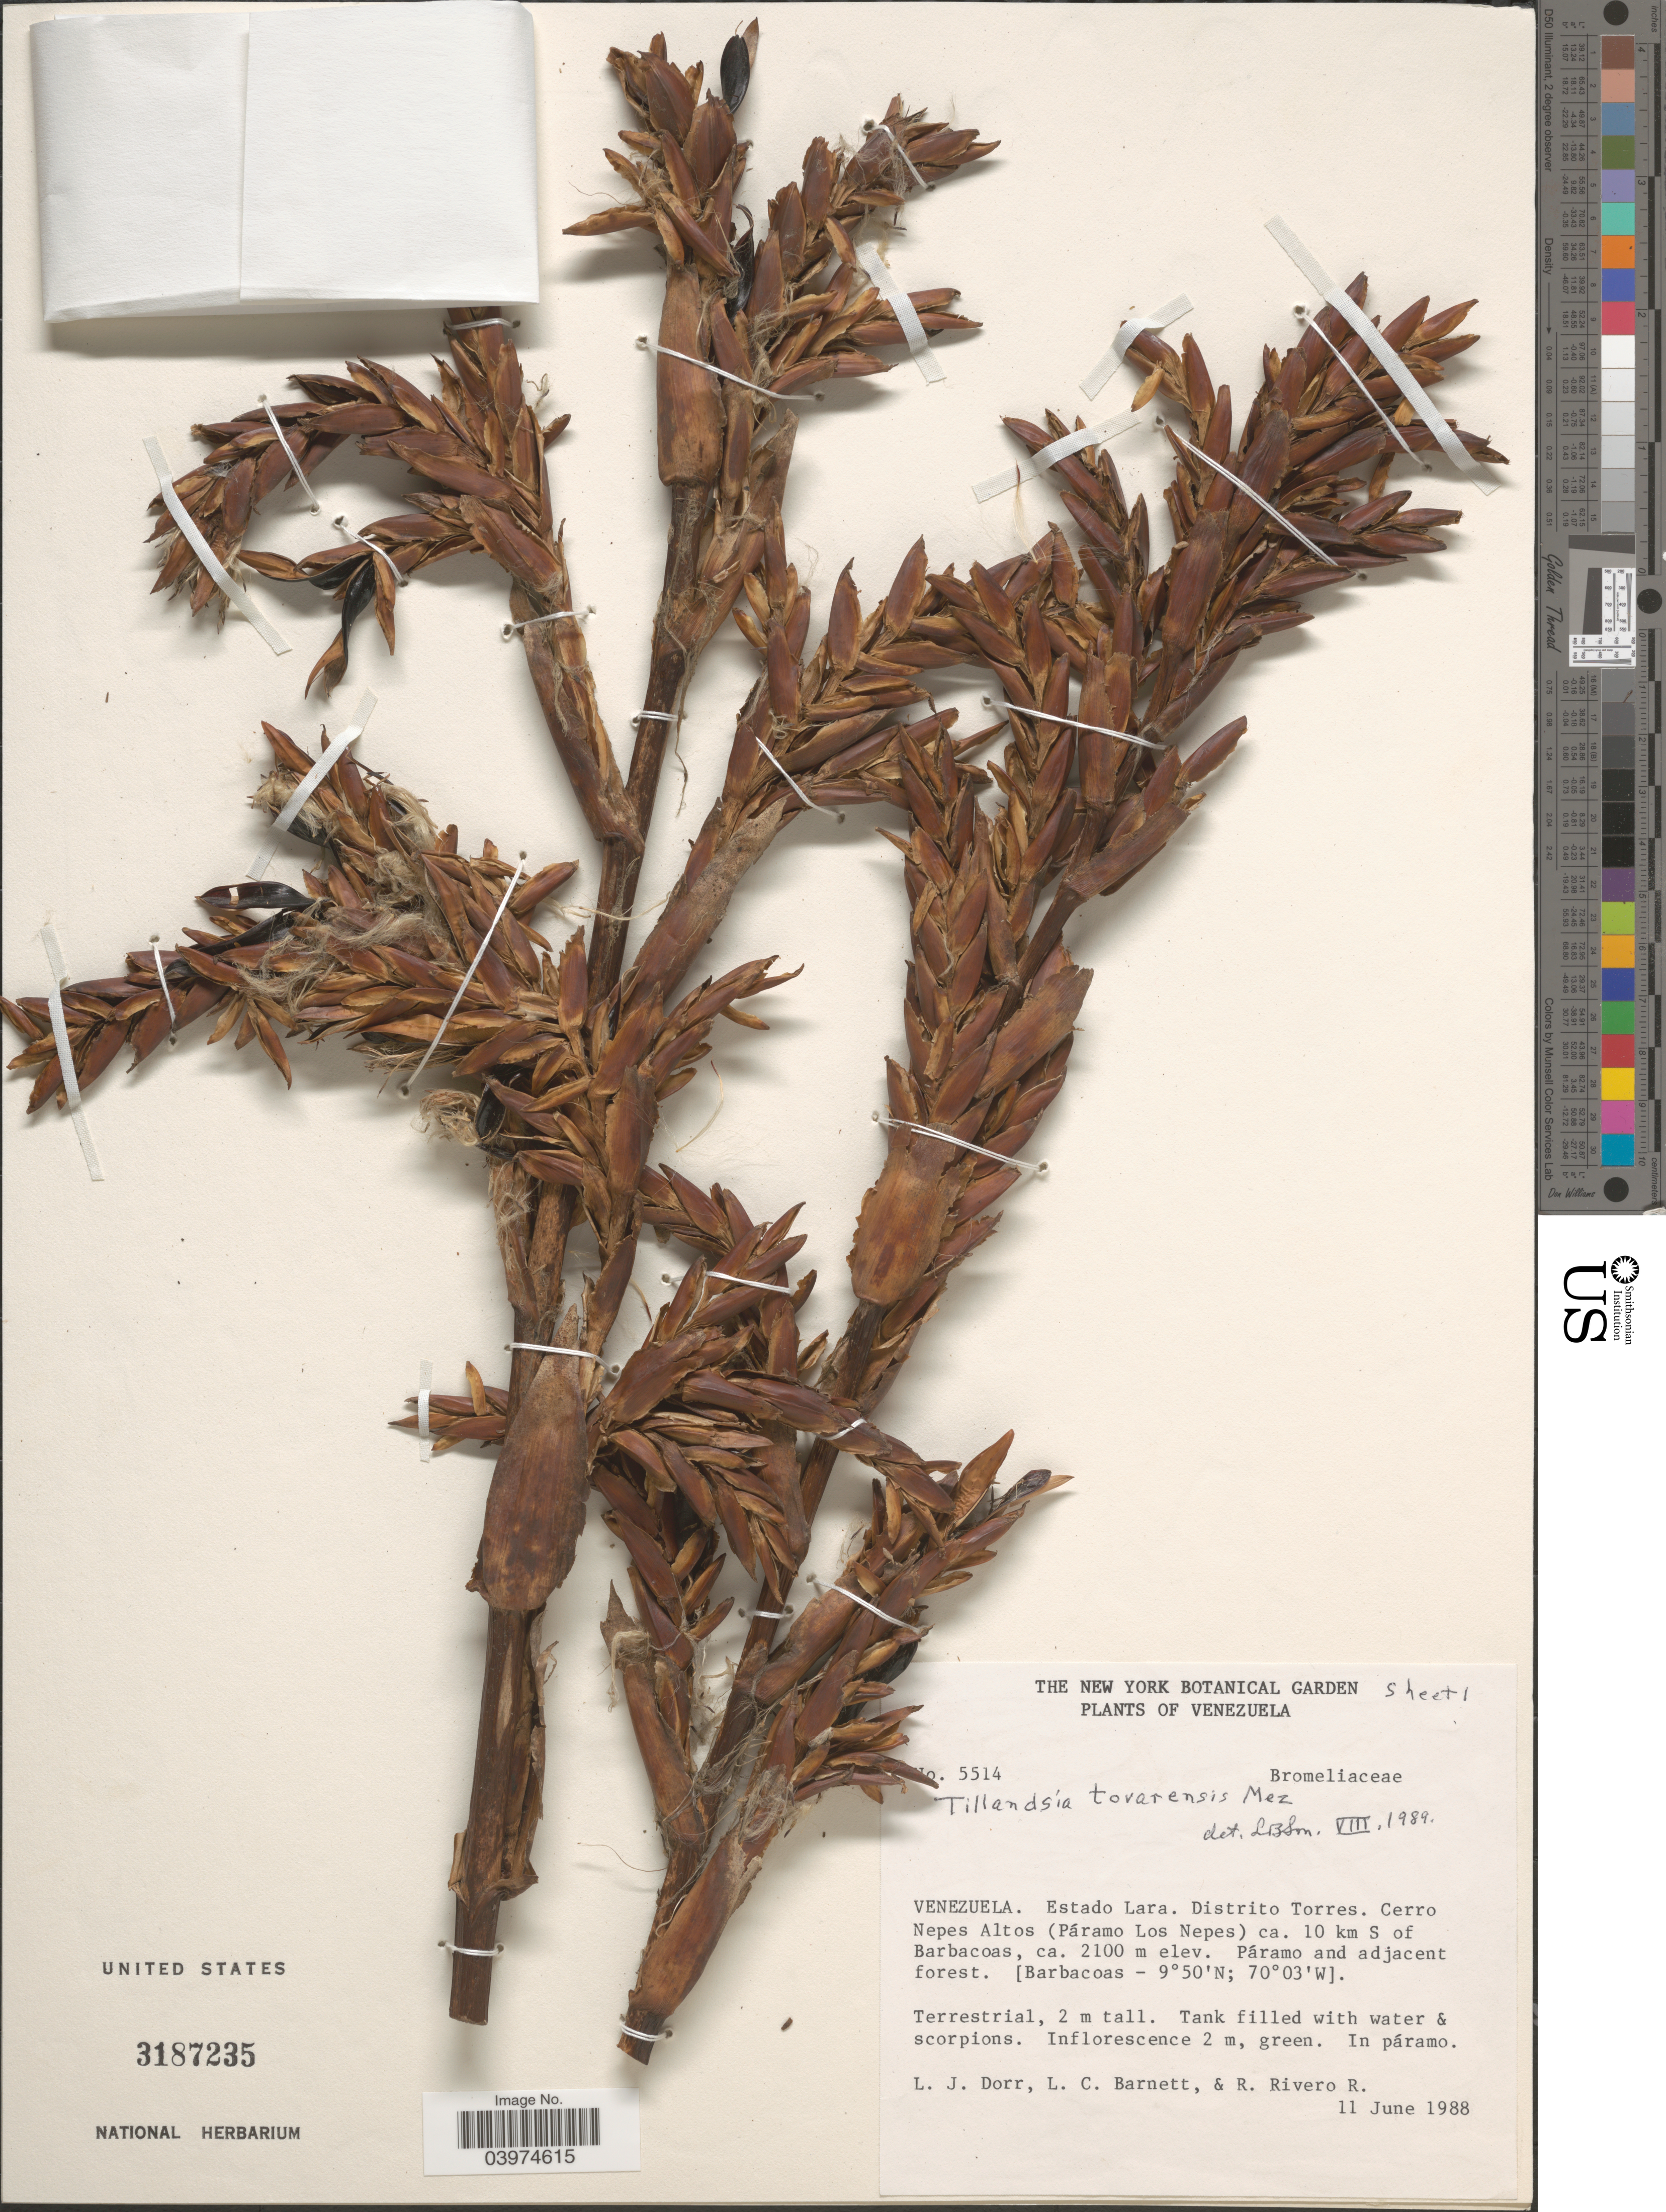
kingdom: Plantae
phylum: Tracheophyta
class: Liliopsida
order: Poales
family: Bromeliaceae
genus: Tillandsia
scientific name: Tillandsia tovarensis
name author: Mez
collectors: L. J. Dorr, L. C. Barnett & R. Rivero R.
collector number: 5514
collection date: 1988-06-11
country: Venezuela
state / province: Lara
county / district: Torres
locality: Cerro Nepes Altos (Páramo Los Nepes) ca. 10 km S of Barbacoas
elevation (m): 2100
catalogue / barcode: US 3187235